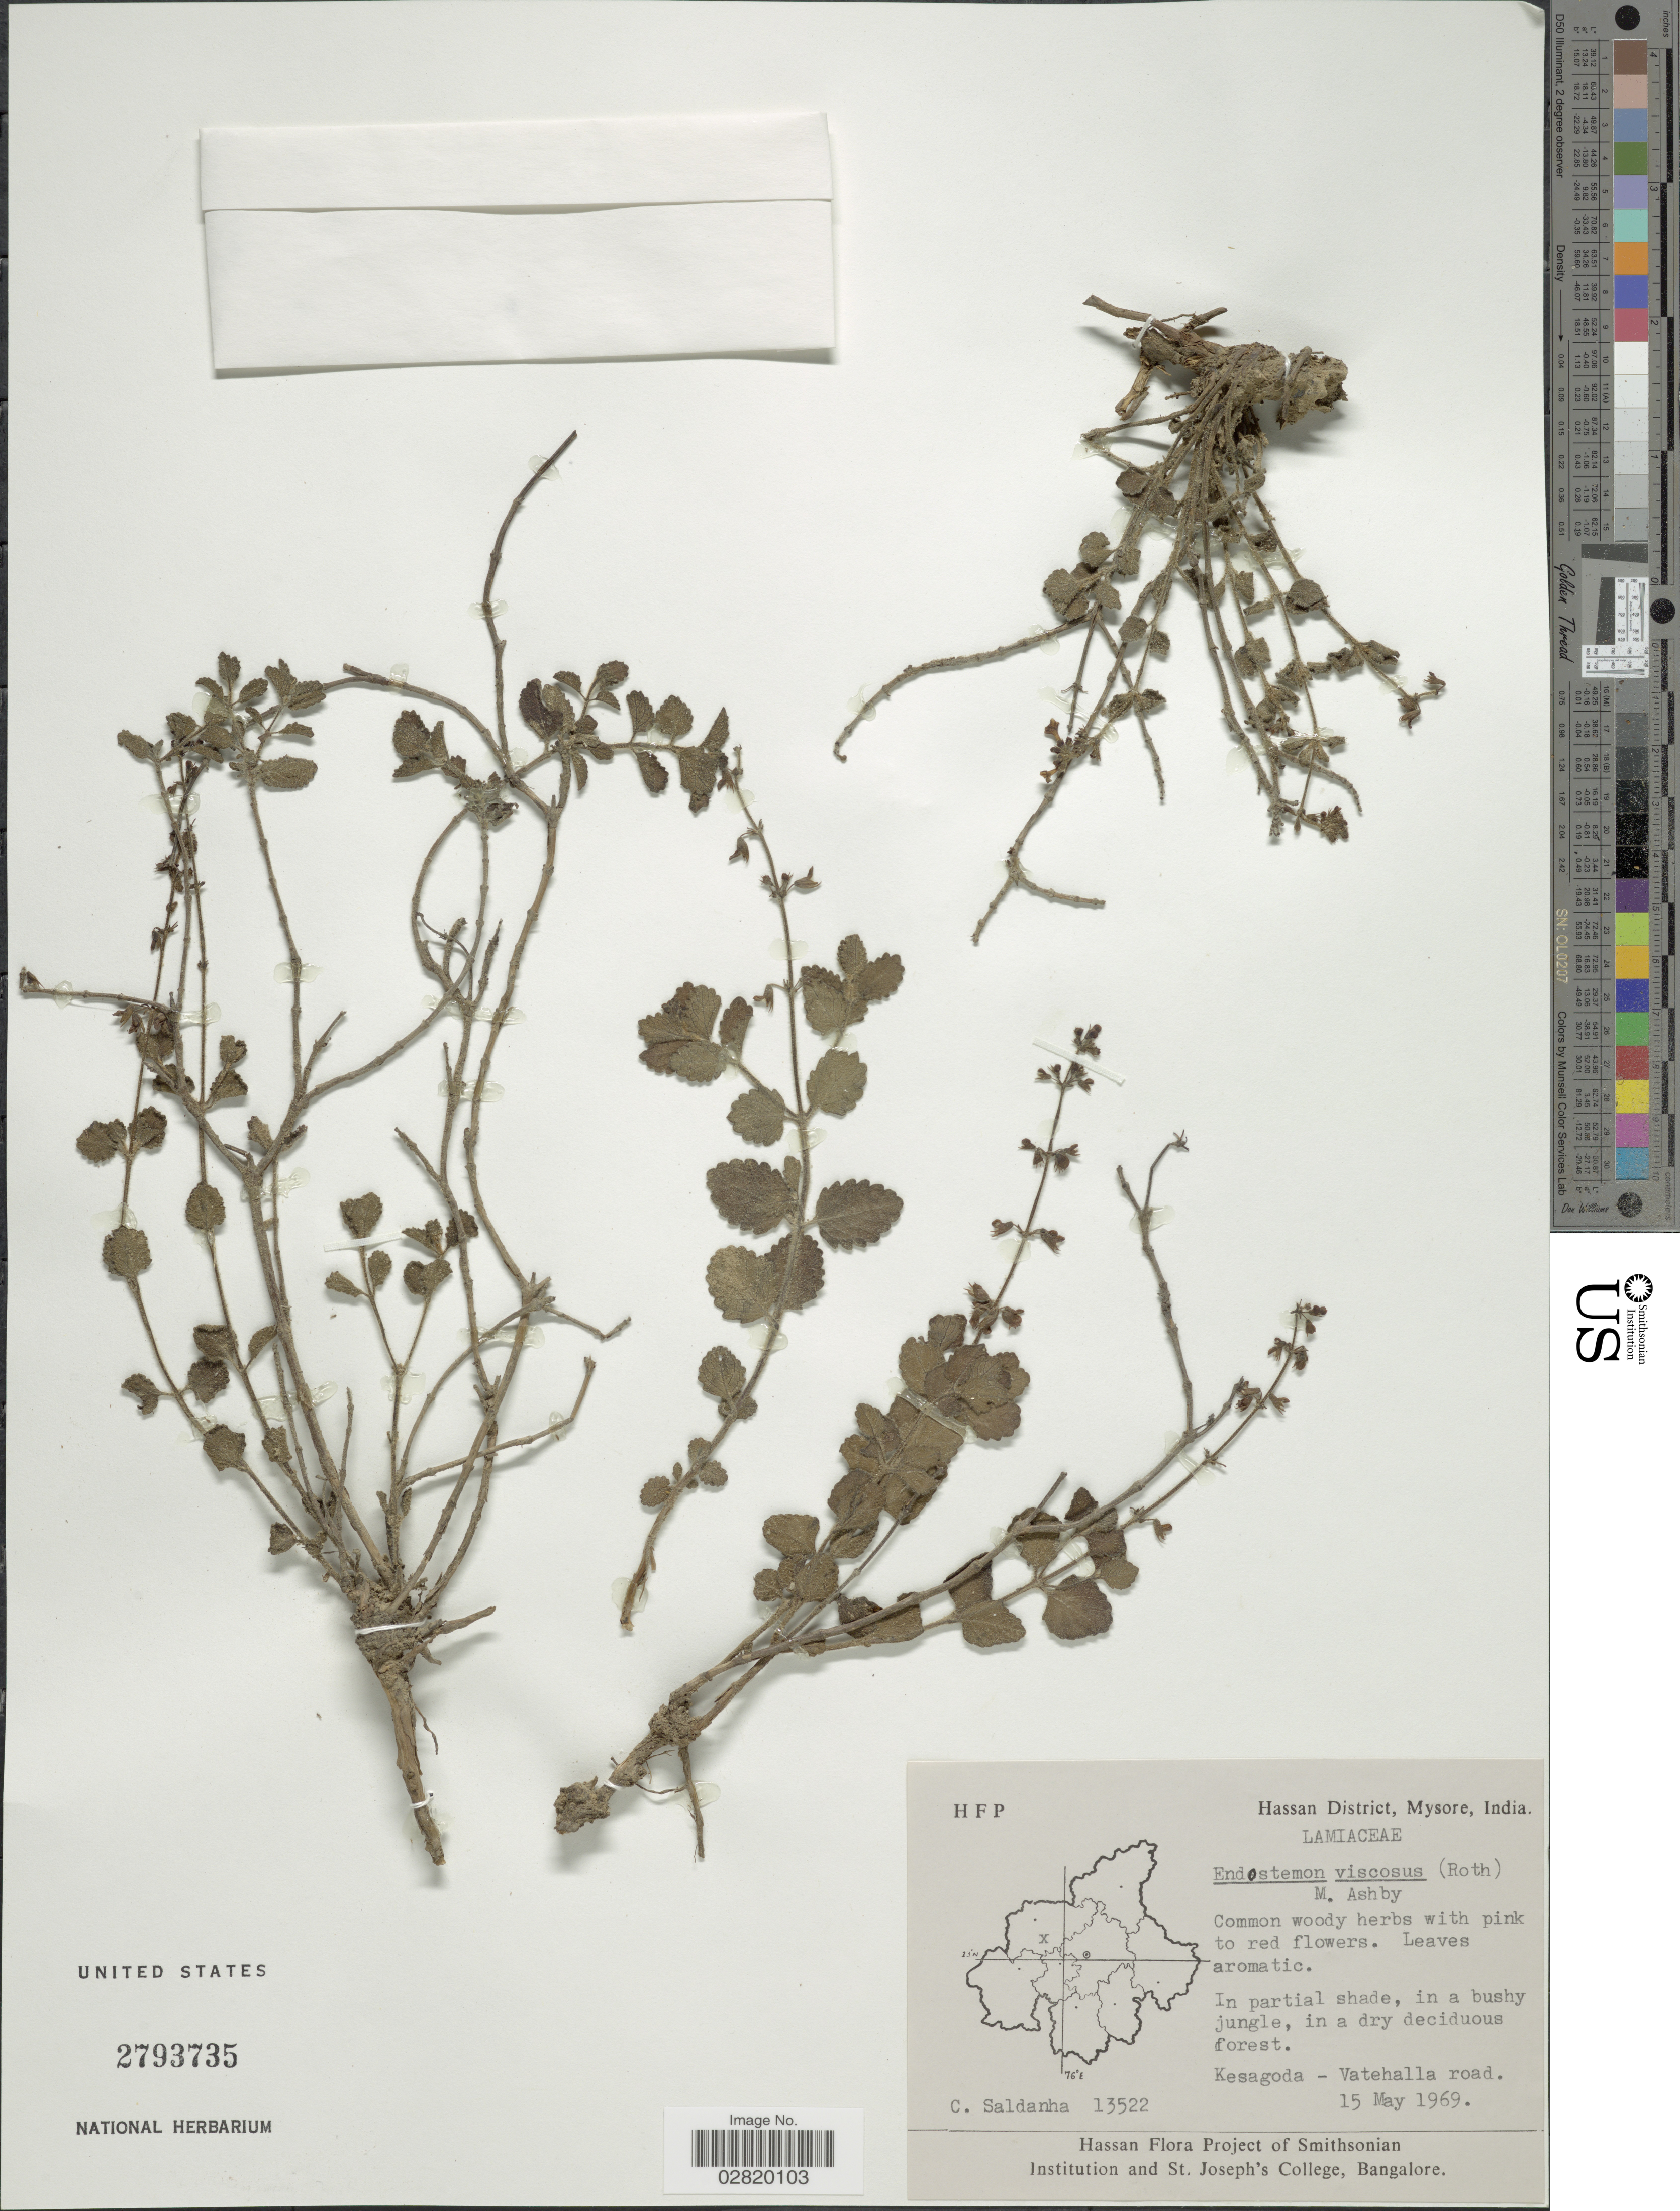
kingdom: Plantae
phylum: Tracheophyta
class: Magnoliopsida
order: Lamiales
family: Lamiaceae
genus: Endostemon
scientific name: Endostemon viscosus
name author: (Roth) M.R. Ashby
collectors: C. Saldanha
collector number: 13522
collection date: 1969-05-15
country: India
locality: Hassan District, Mysore, Kesagoda-Vatehalla road.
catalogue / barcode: US 2793735